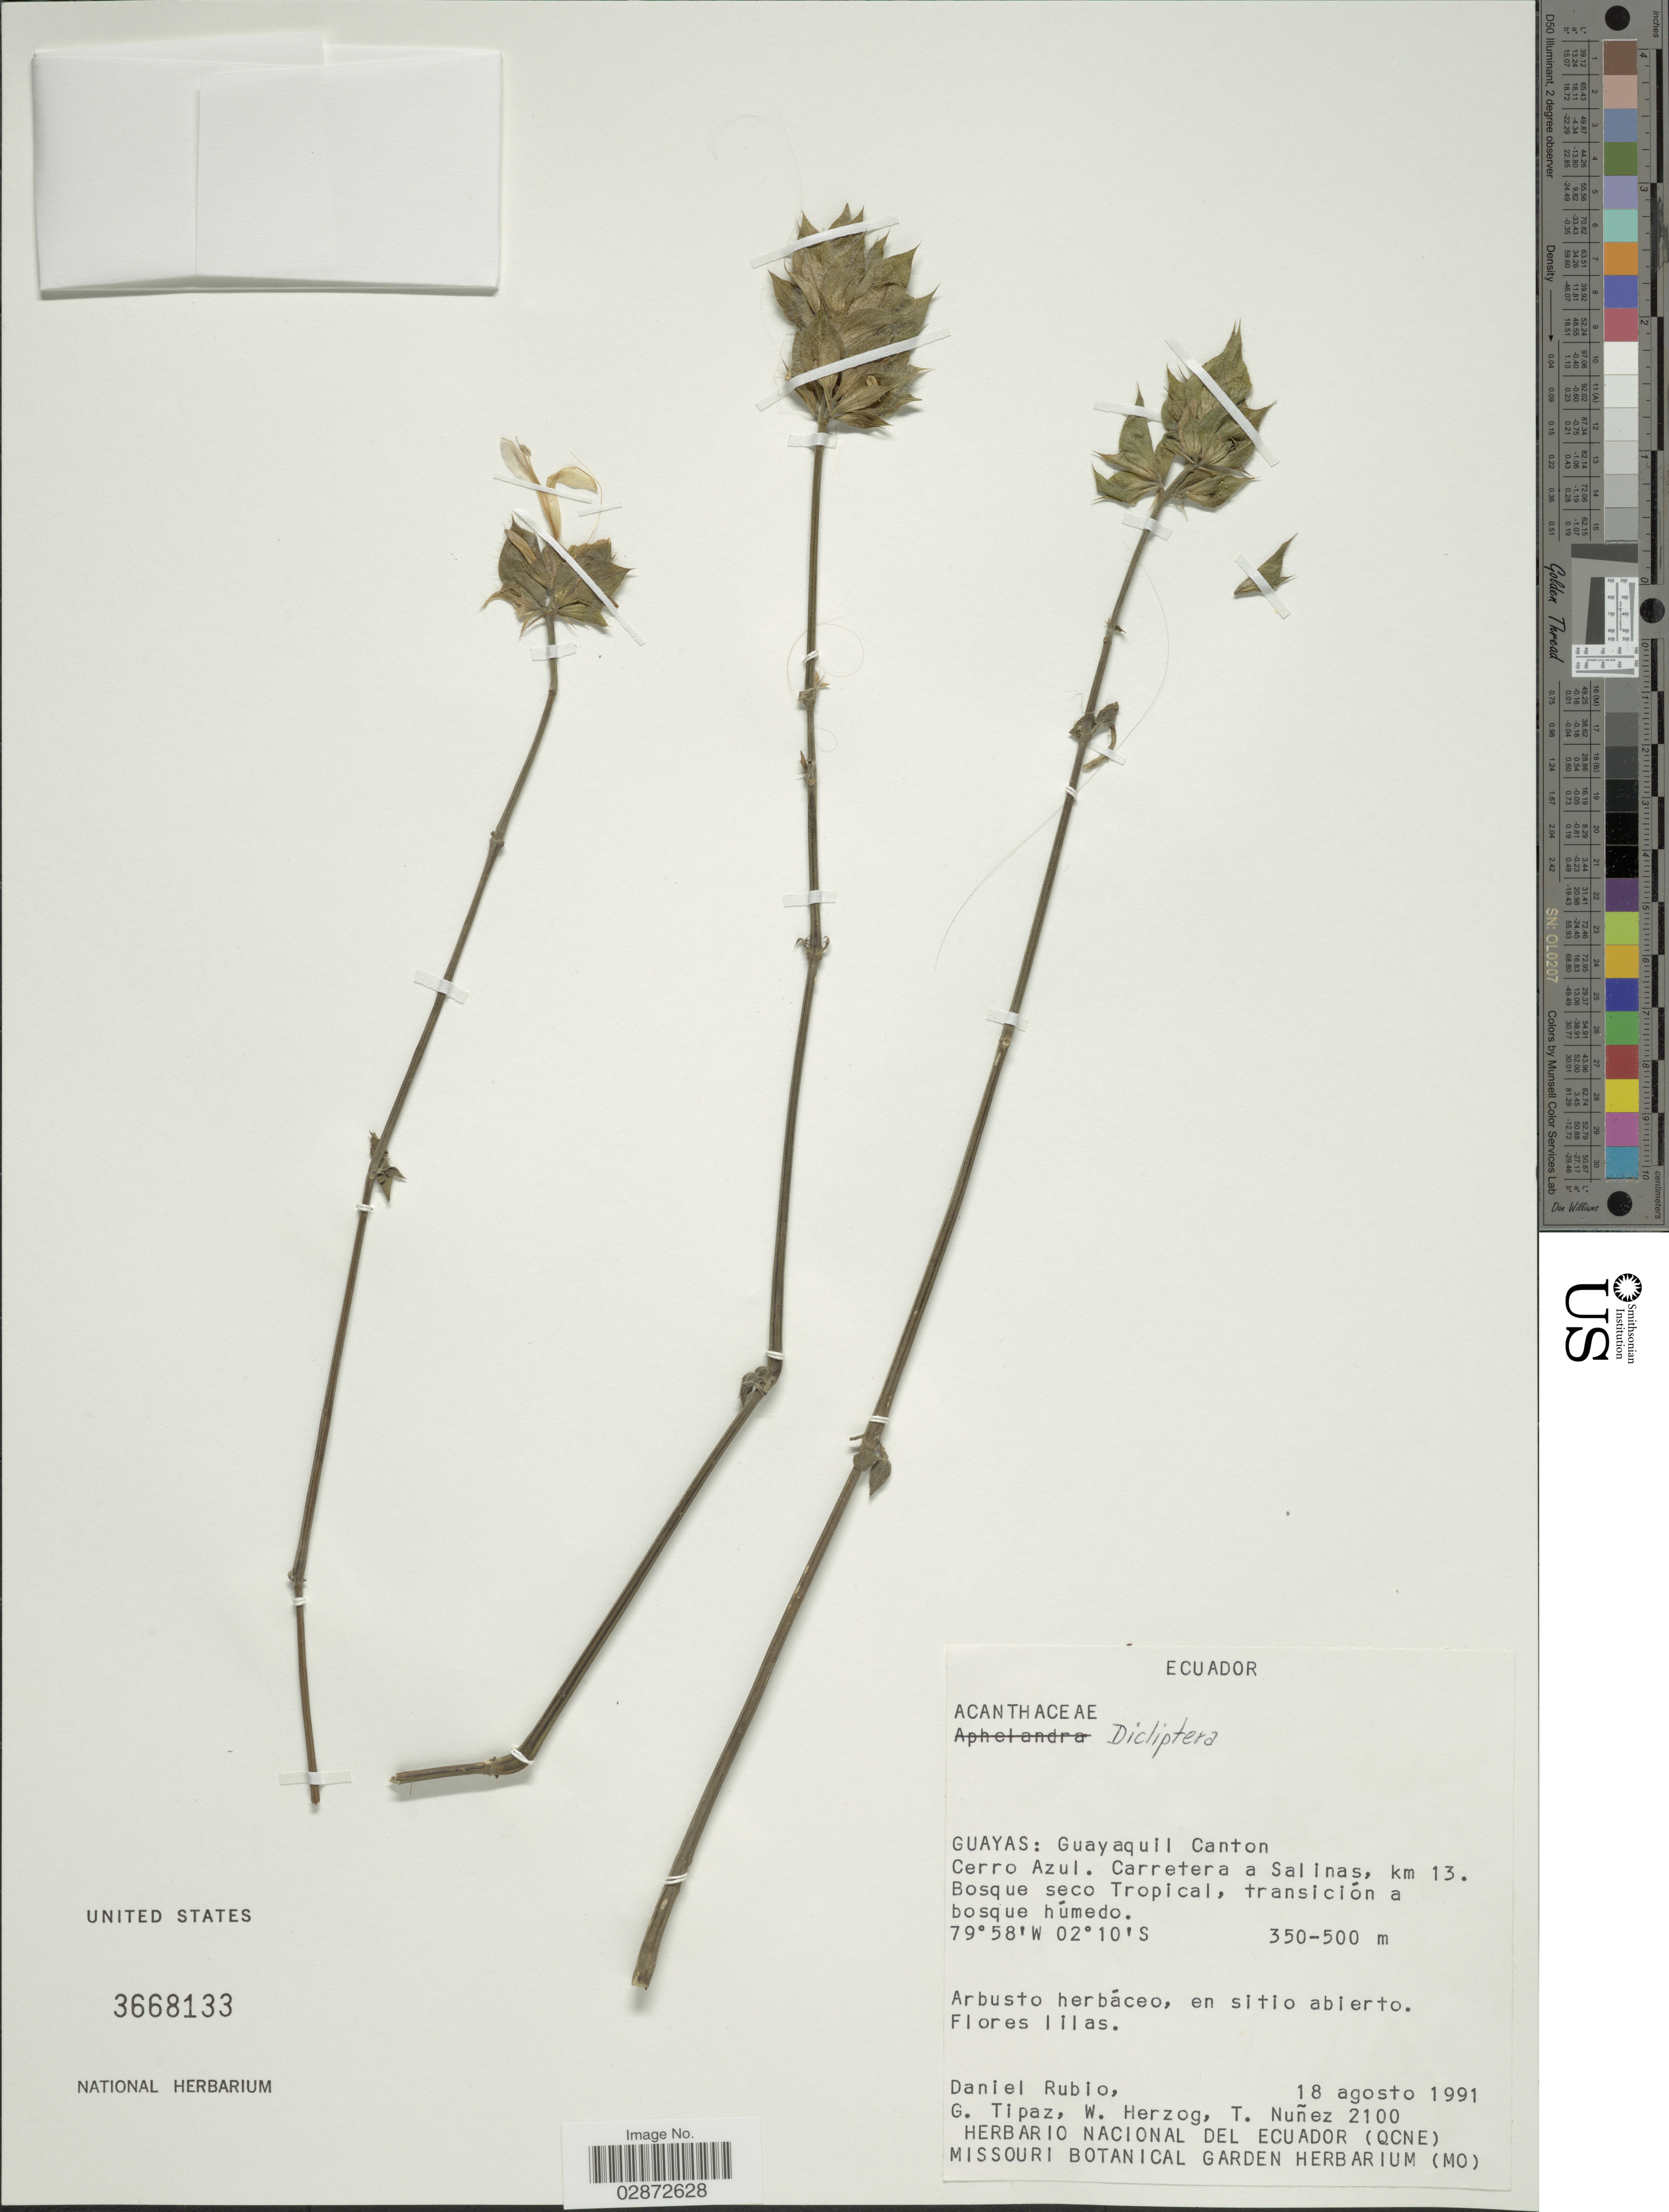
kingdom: Plantae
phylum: Tracheophyta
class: Magnoliopsida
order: Lamiales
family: Acanthaceae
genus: Dicliptera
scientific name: Dicliptera sp.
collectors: D. Rubio, G. Tipaz, W. Herzog & T. Núñez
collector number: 2100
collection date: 1991-08-18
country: Ecuador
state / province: Guayas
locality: Guayas: Guayaquil Canton. Cerro Azul. Carretera a Salinas, km 13. Bosque seco Tropical, transición a bosque húmedo.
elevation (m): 350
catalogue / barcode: US 3668133